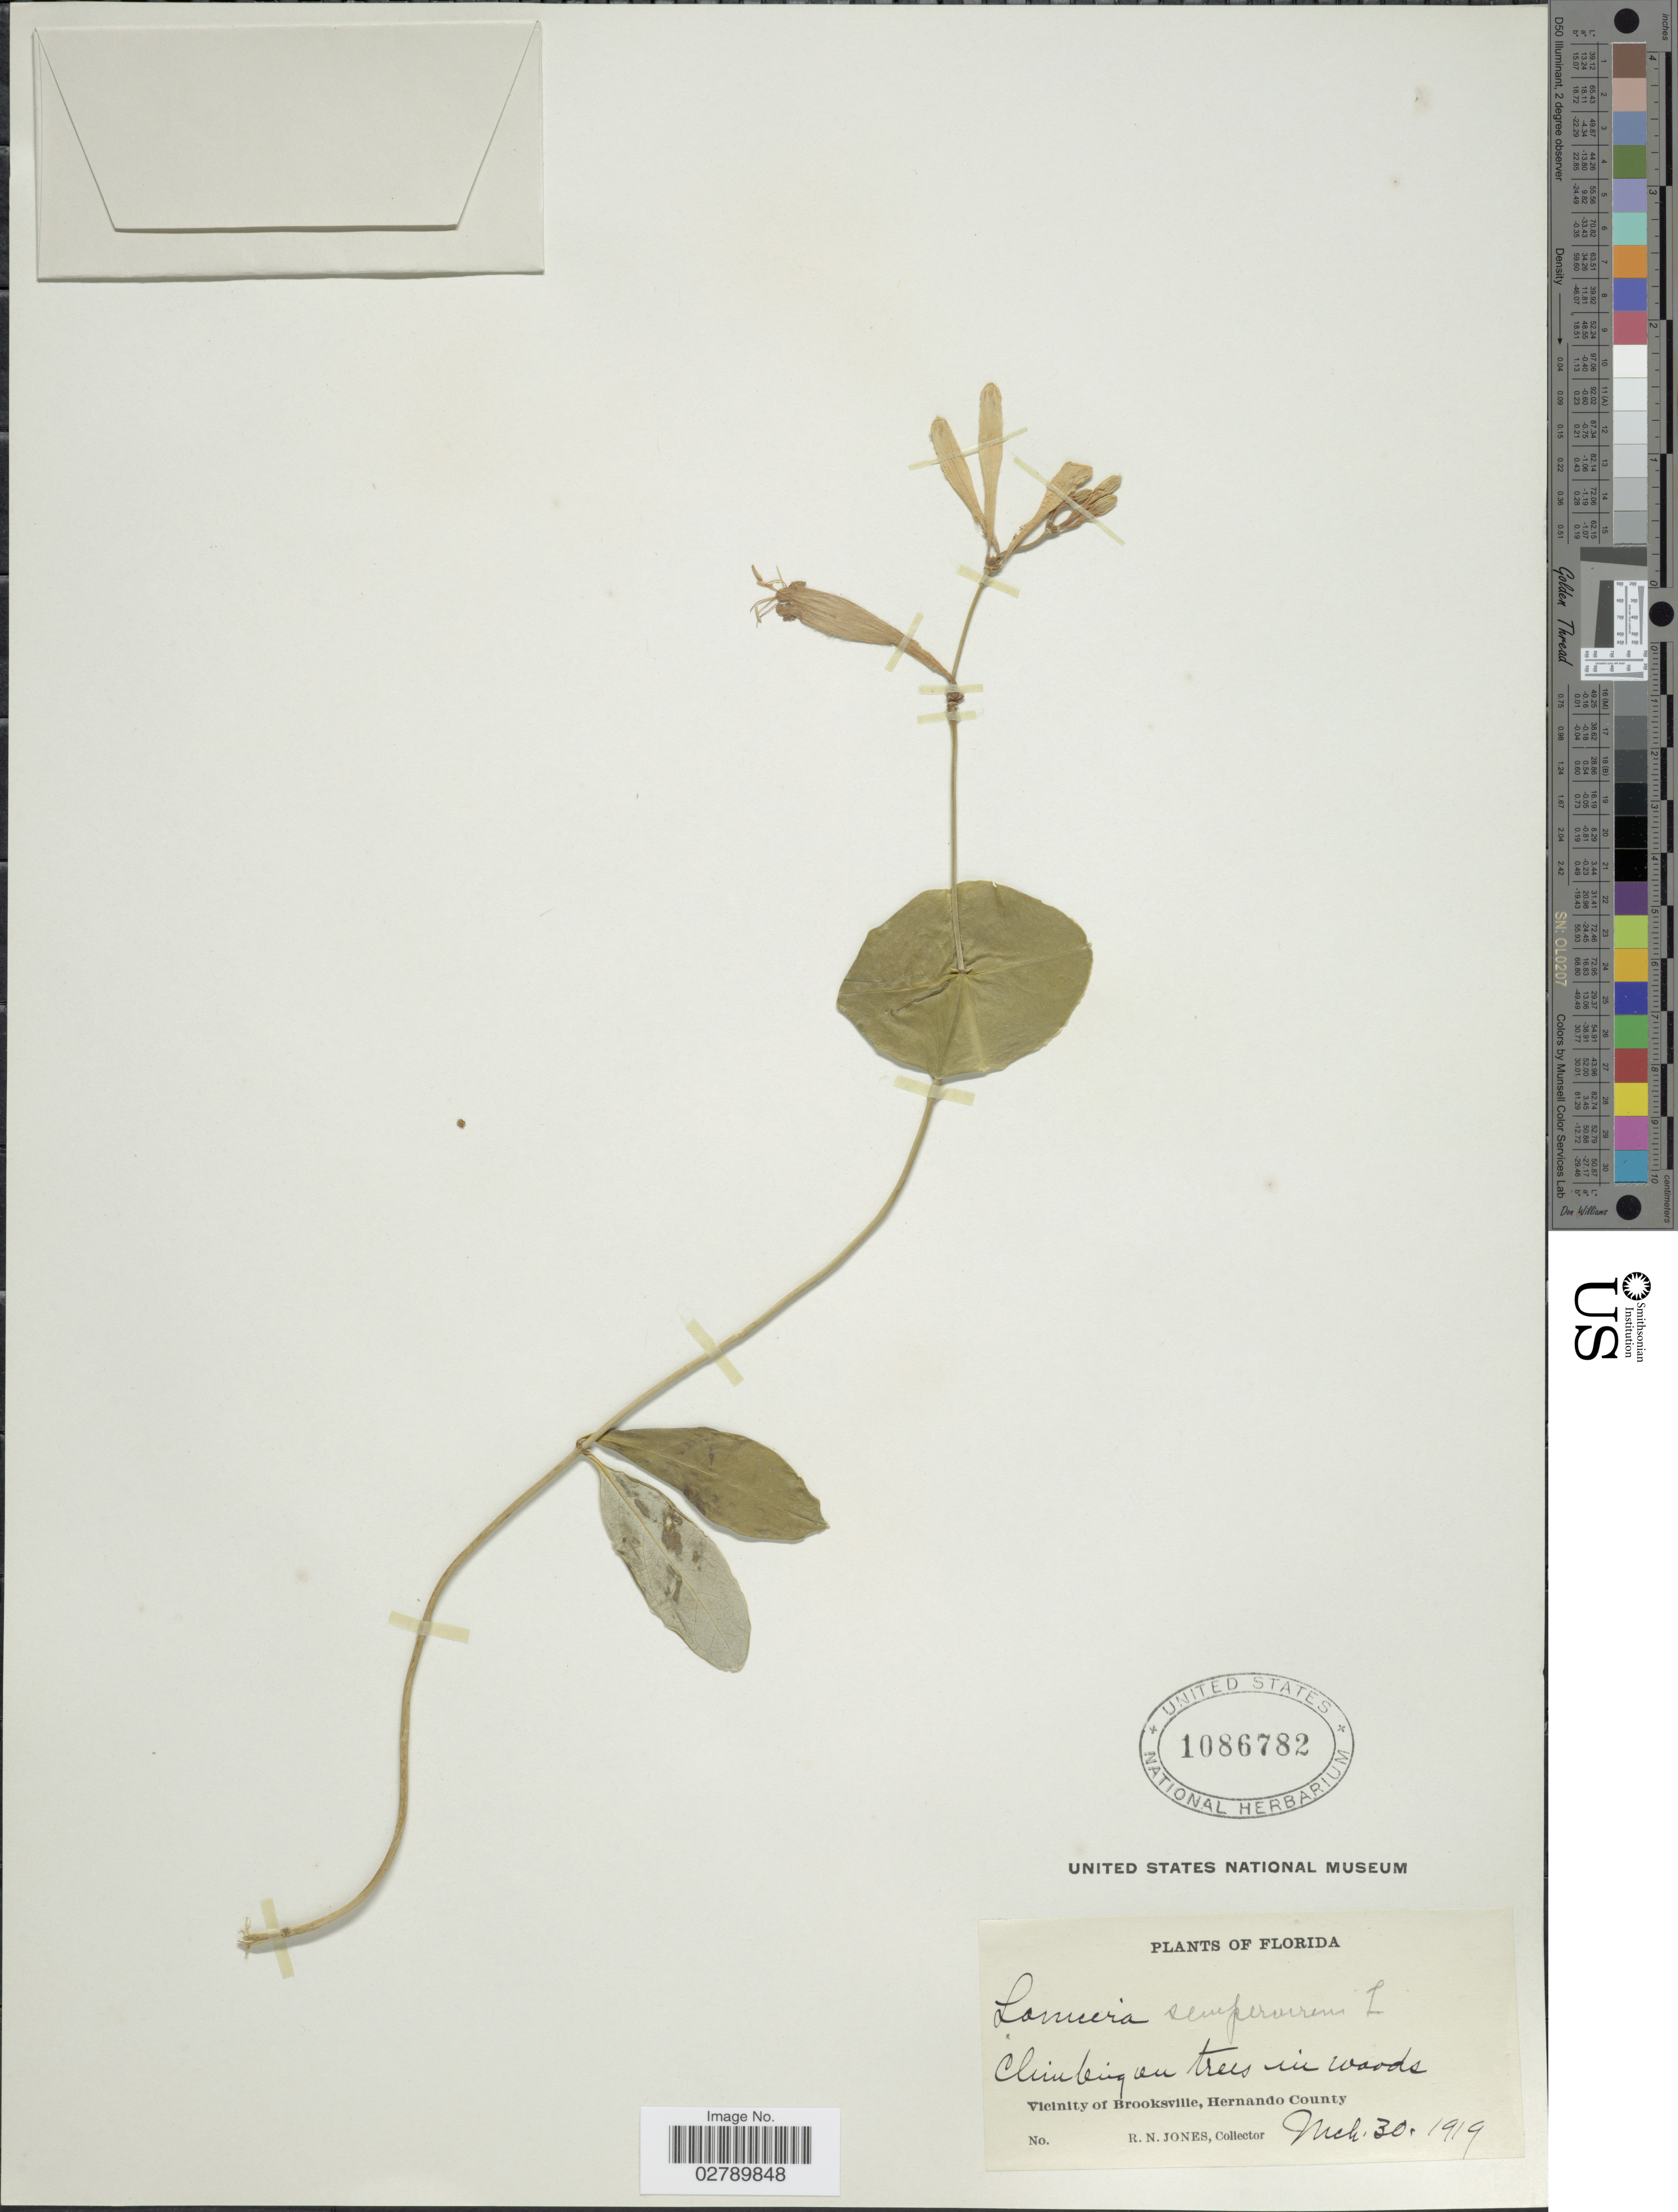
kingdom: Plantae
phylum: Tracheophyta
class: Magnoliopsida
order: Dipsacales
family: Caprifoliaceae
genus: Lonicera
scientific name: Lonicera sempervirens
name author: L.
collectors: R. N. Jones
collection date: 1919-03-30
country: United States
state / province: Florida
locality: Vicinity of Brooksville, Hernando County.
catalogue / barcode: US 1086782